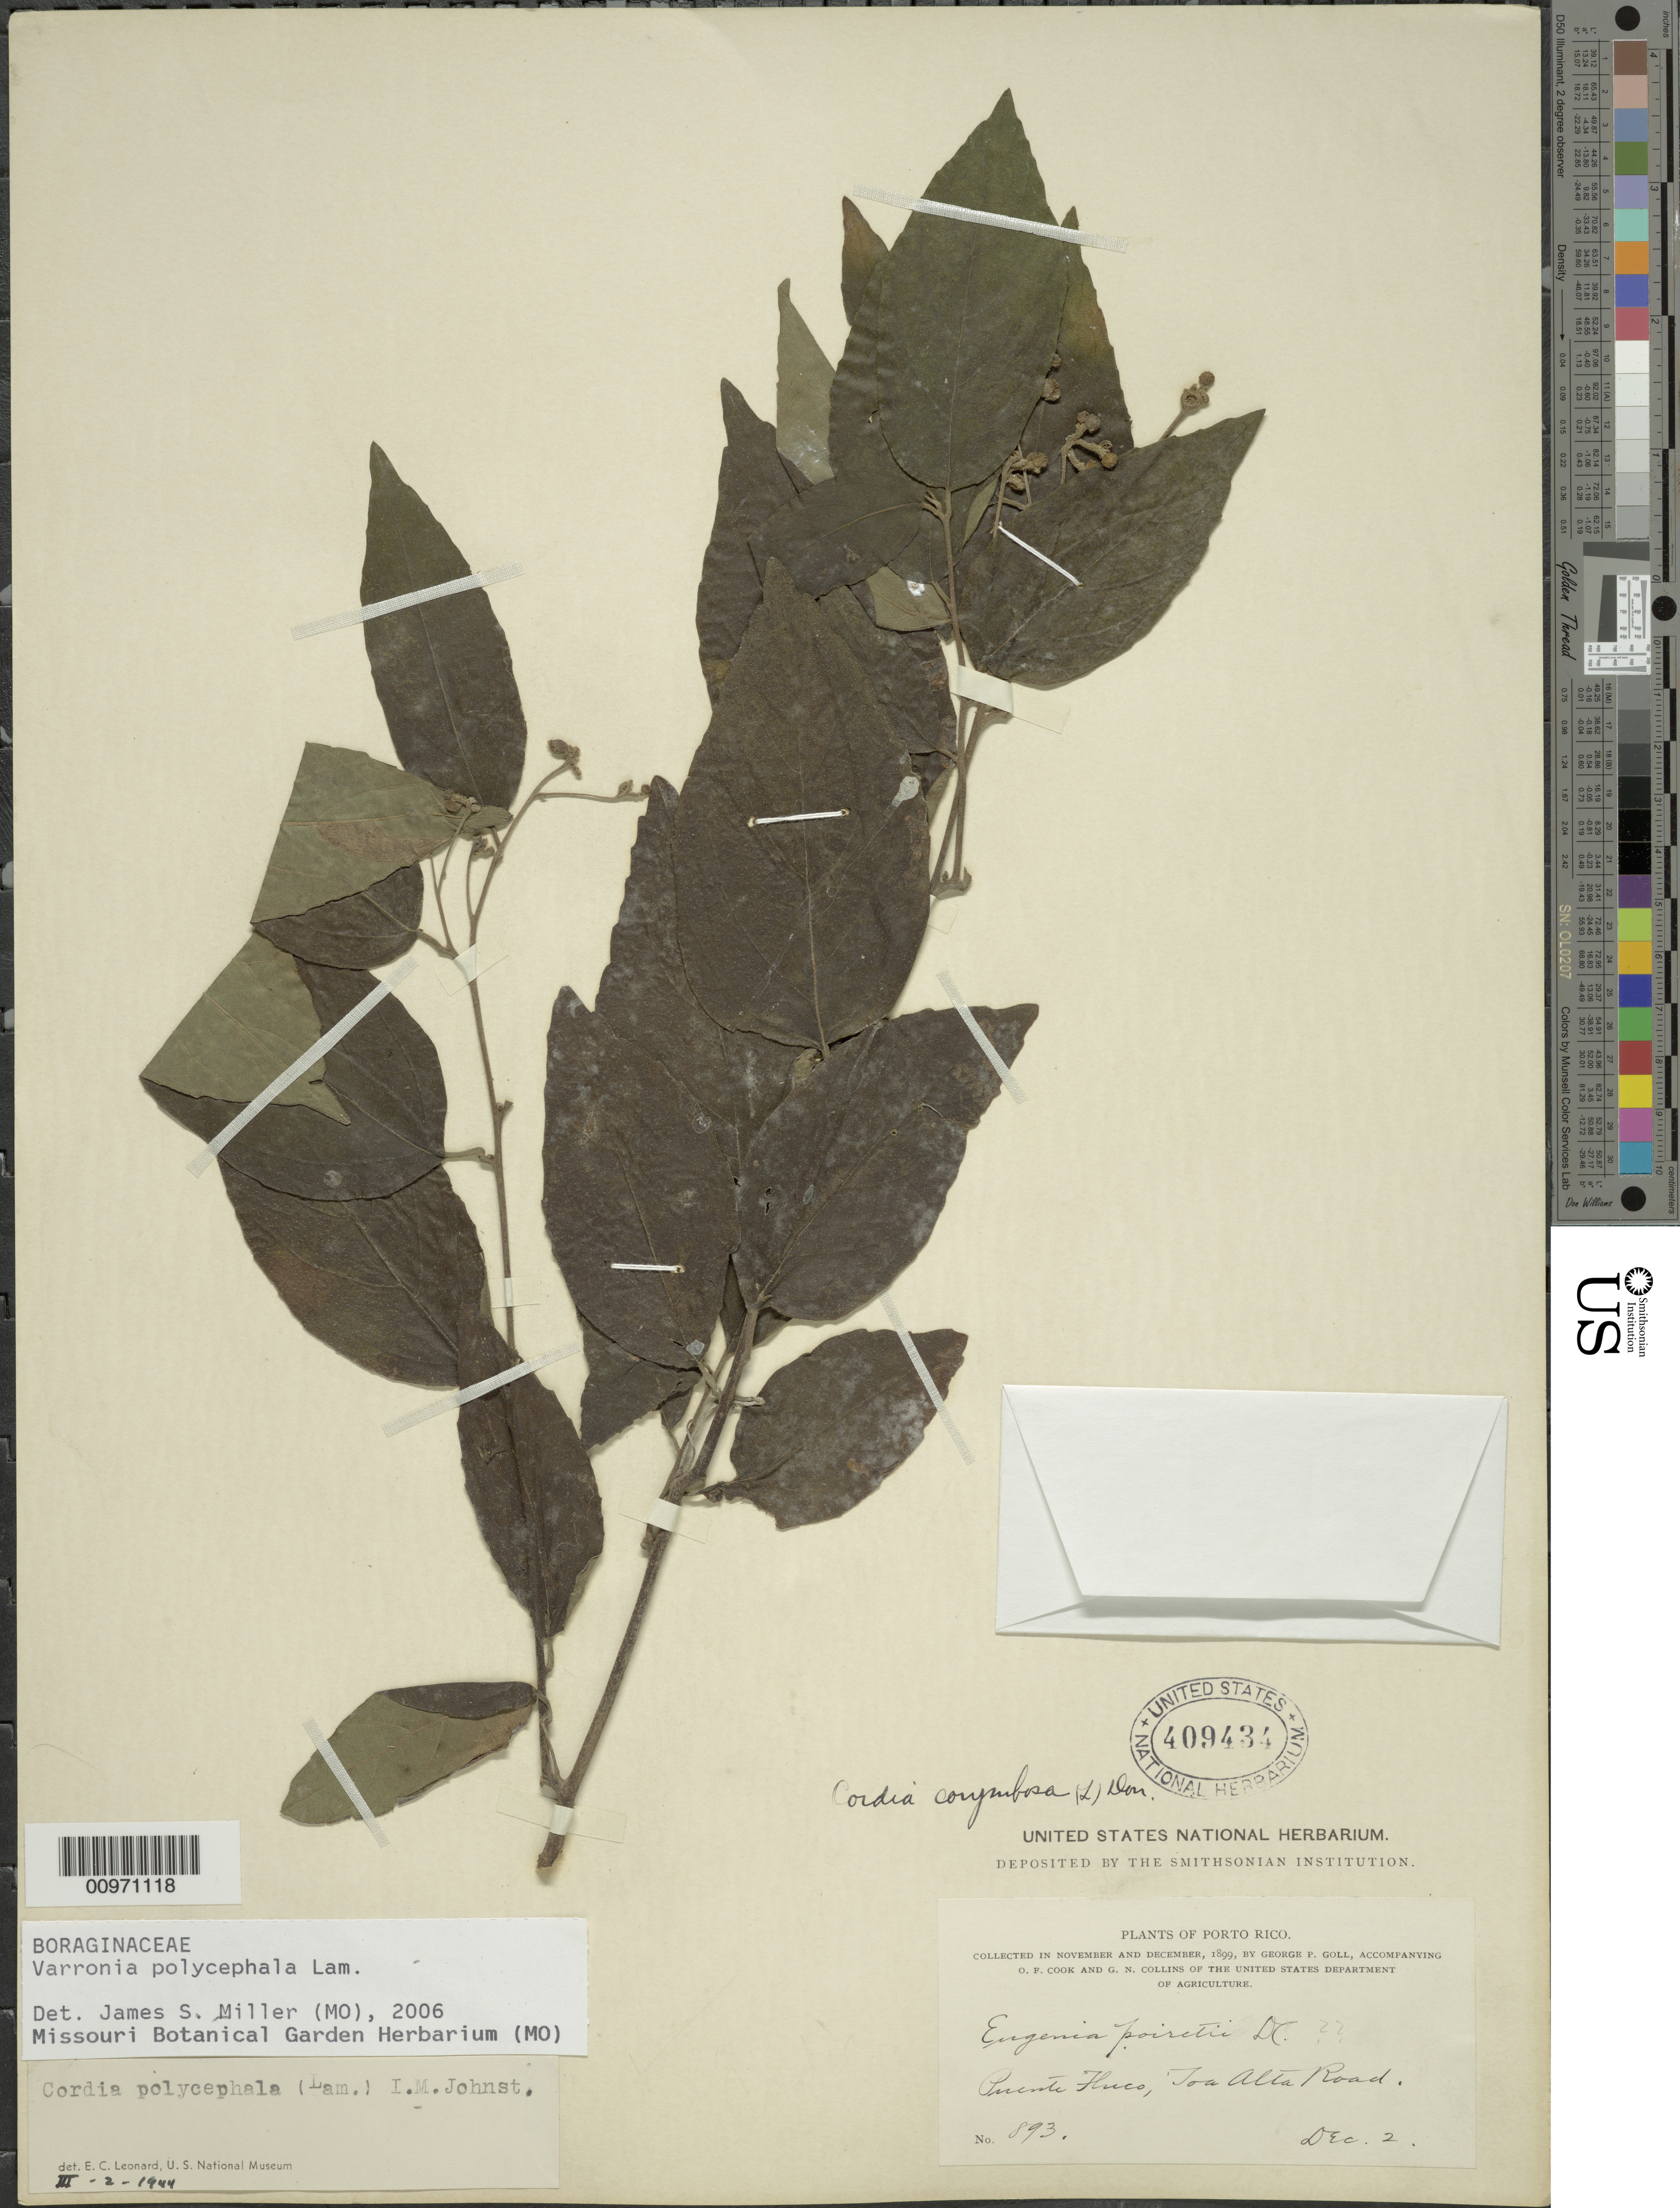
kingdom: Plantae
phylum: Tracheophyta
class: Magnoliopsida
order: Boraginales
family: Cordiaceae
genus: Varronia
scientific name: Varronia polycephala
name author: Lam.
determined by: Miller, James S., (MO), Missouri Botanical Garden (UNITED STATES)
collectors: G. Goll, O. F. Cook & G. N. Collins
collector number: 893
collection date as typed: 02 Dec 1899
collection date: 1899-12-02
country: Puerto Rico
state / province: Toa Alta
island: Puerto Rico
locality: Puente Huco, Toa Alta Road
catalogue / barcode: US 409434